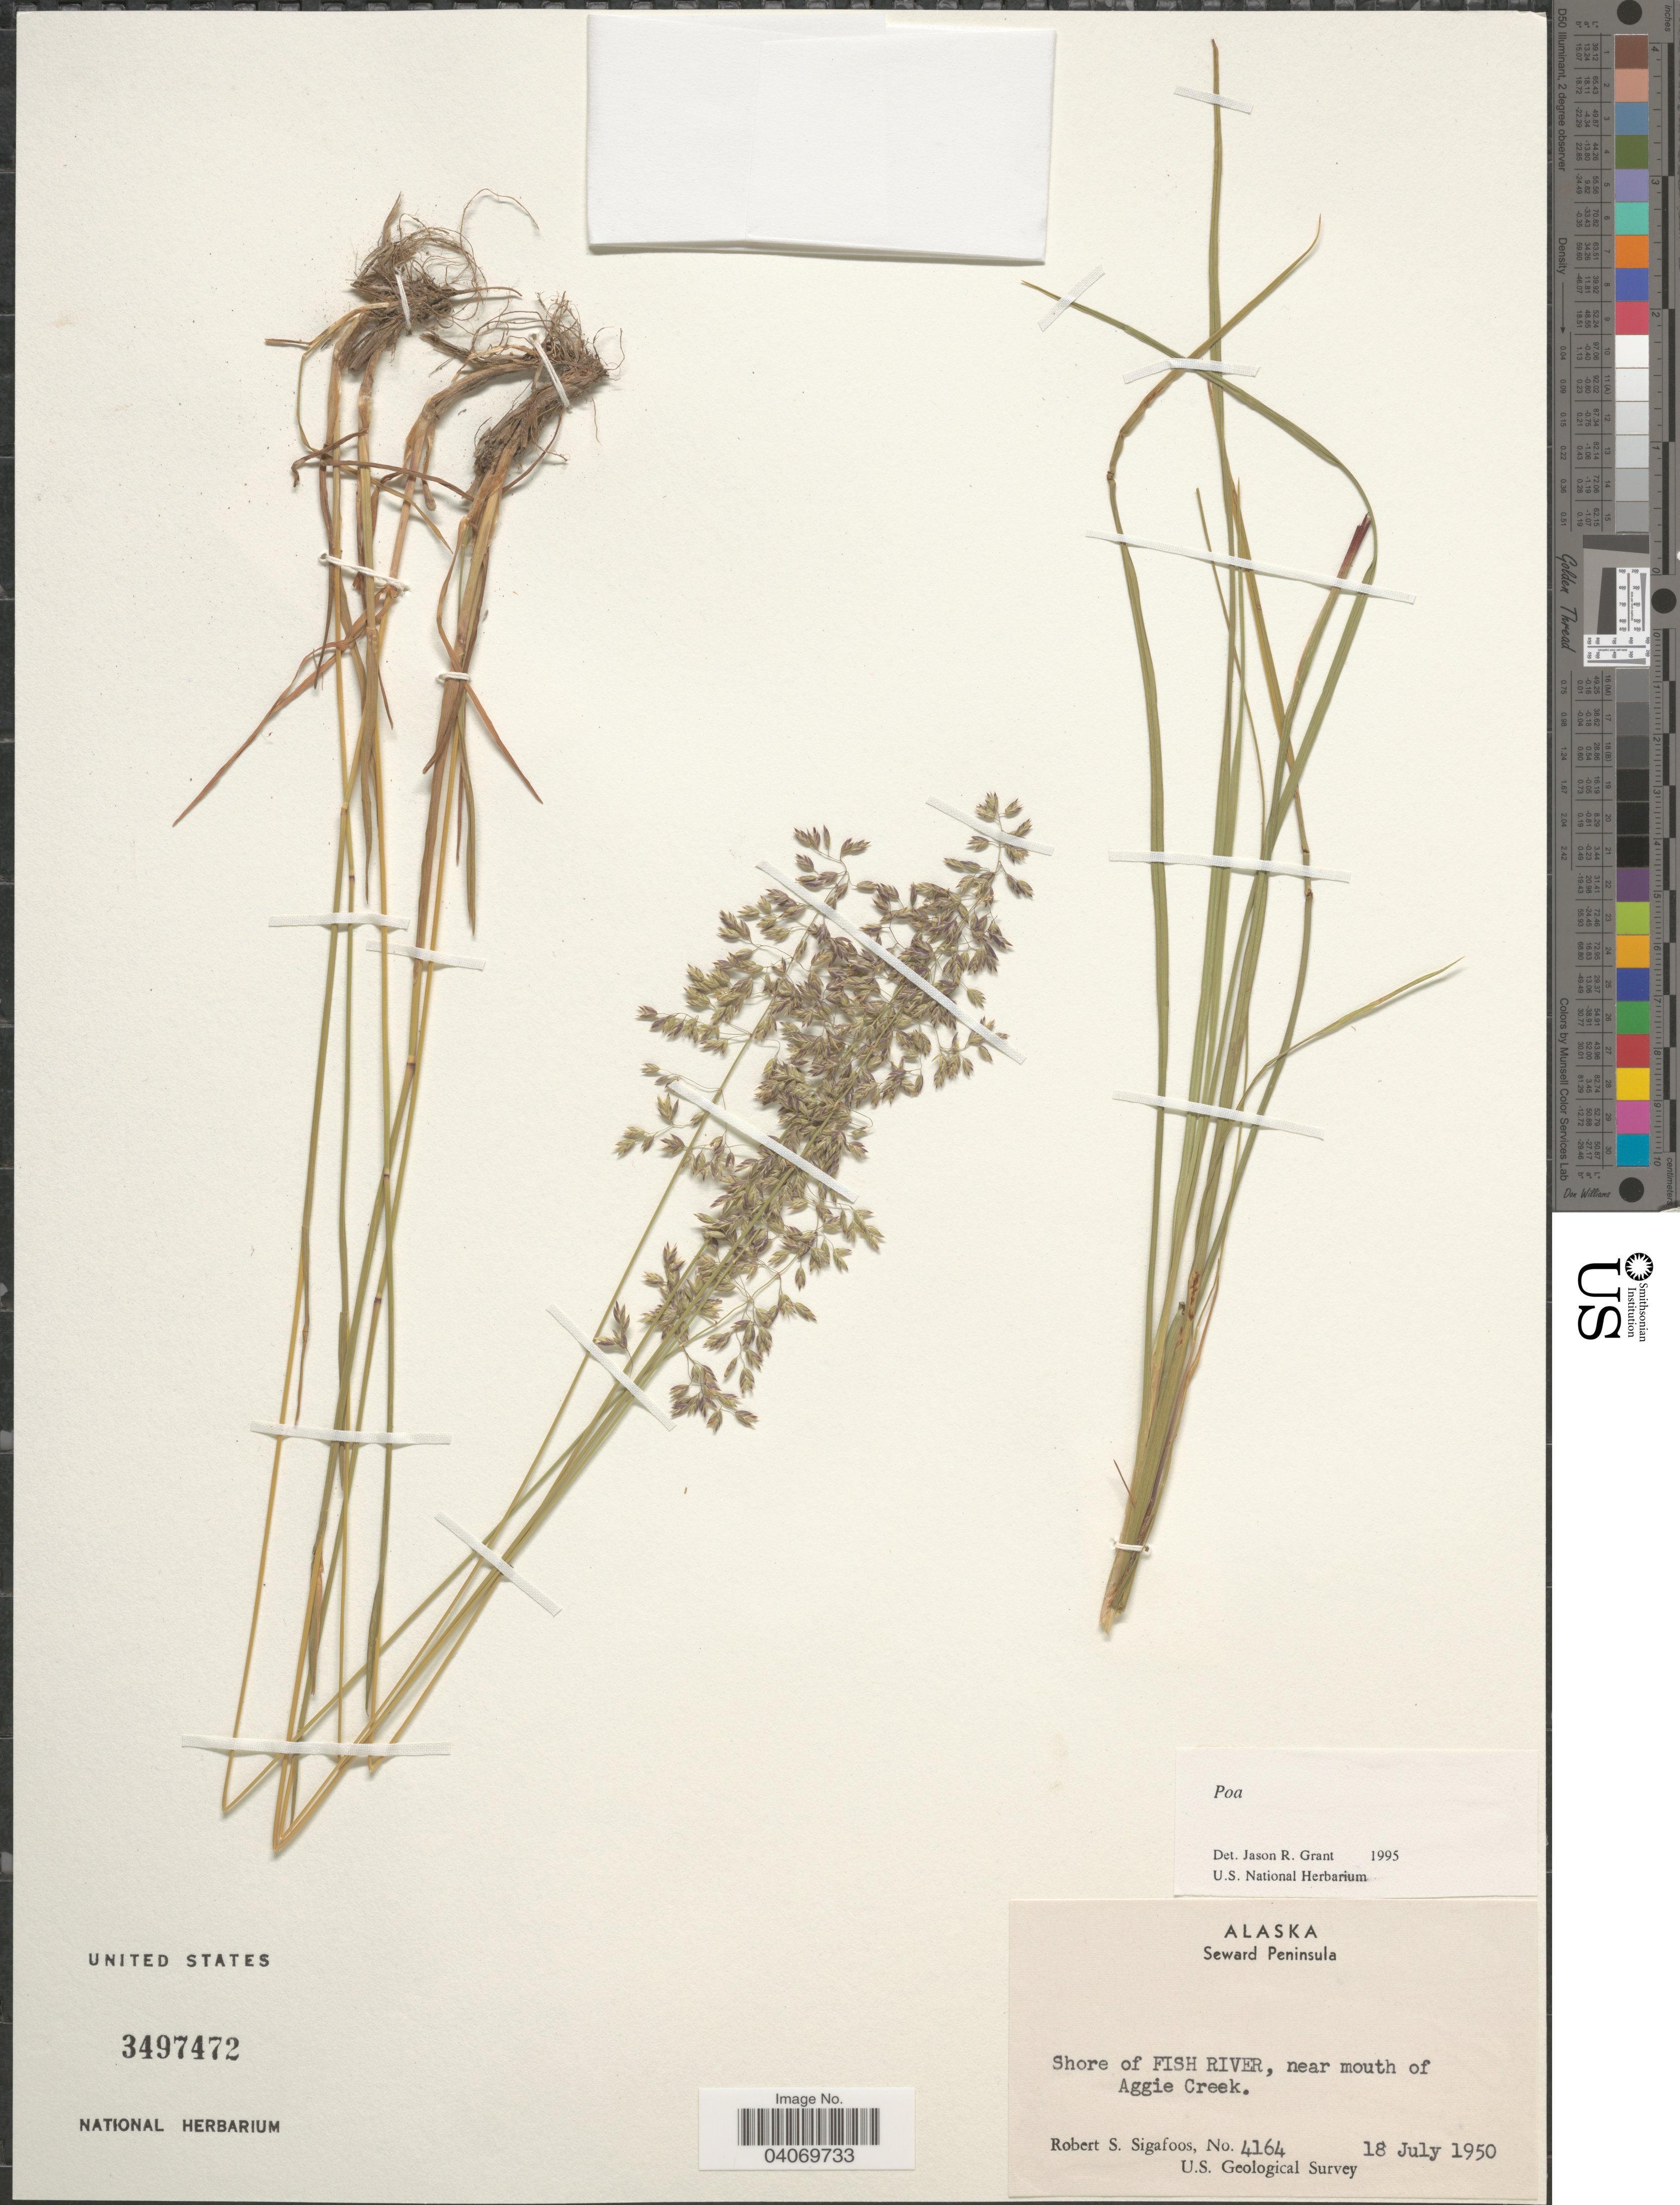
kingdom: Plantae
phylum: Tracheophyta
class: Liliopsida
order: Poales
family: Poaceae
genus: Poa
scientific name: Poa sp.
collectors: R. Sigafoos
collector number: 4164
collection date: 1950-07-18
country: United States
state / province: Alaska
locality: Seward Peninsula. Shore of Fish River, near mouth of Aggie Creek. U.S. Geological Survey.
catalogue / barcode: US 3497472